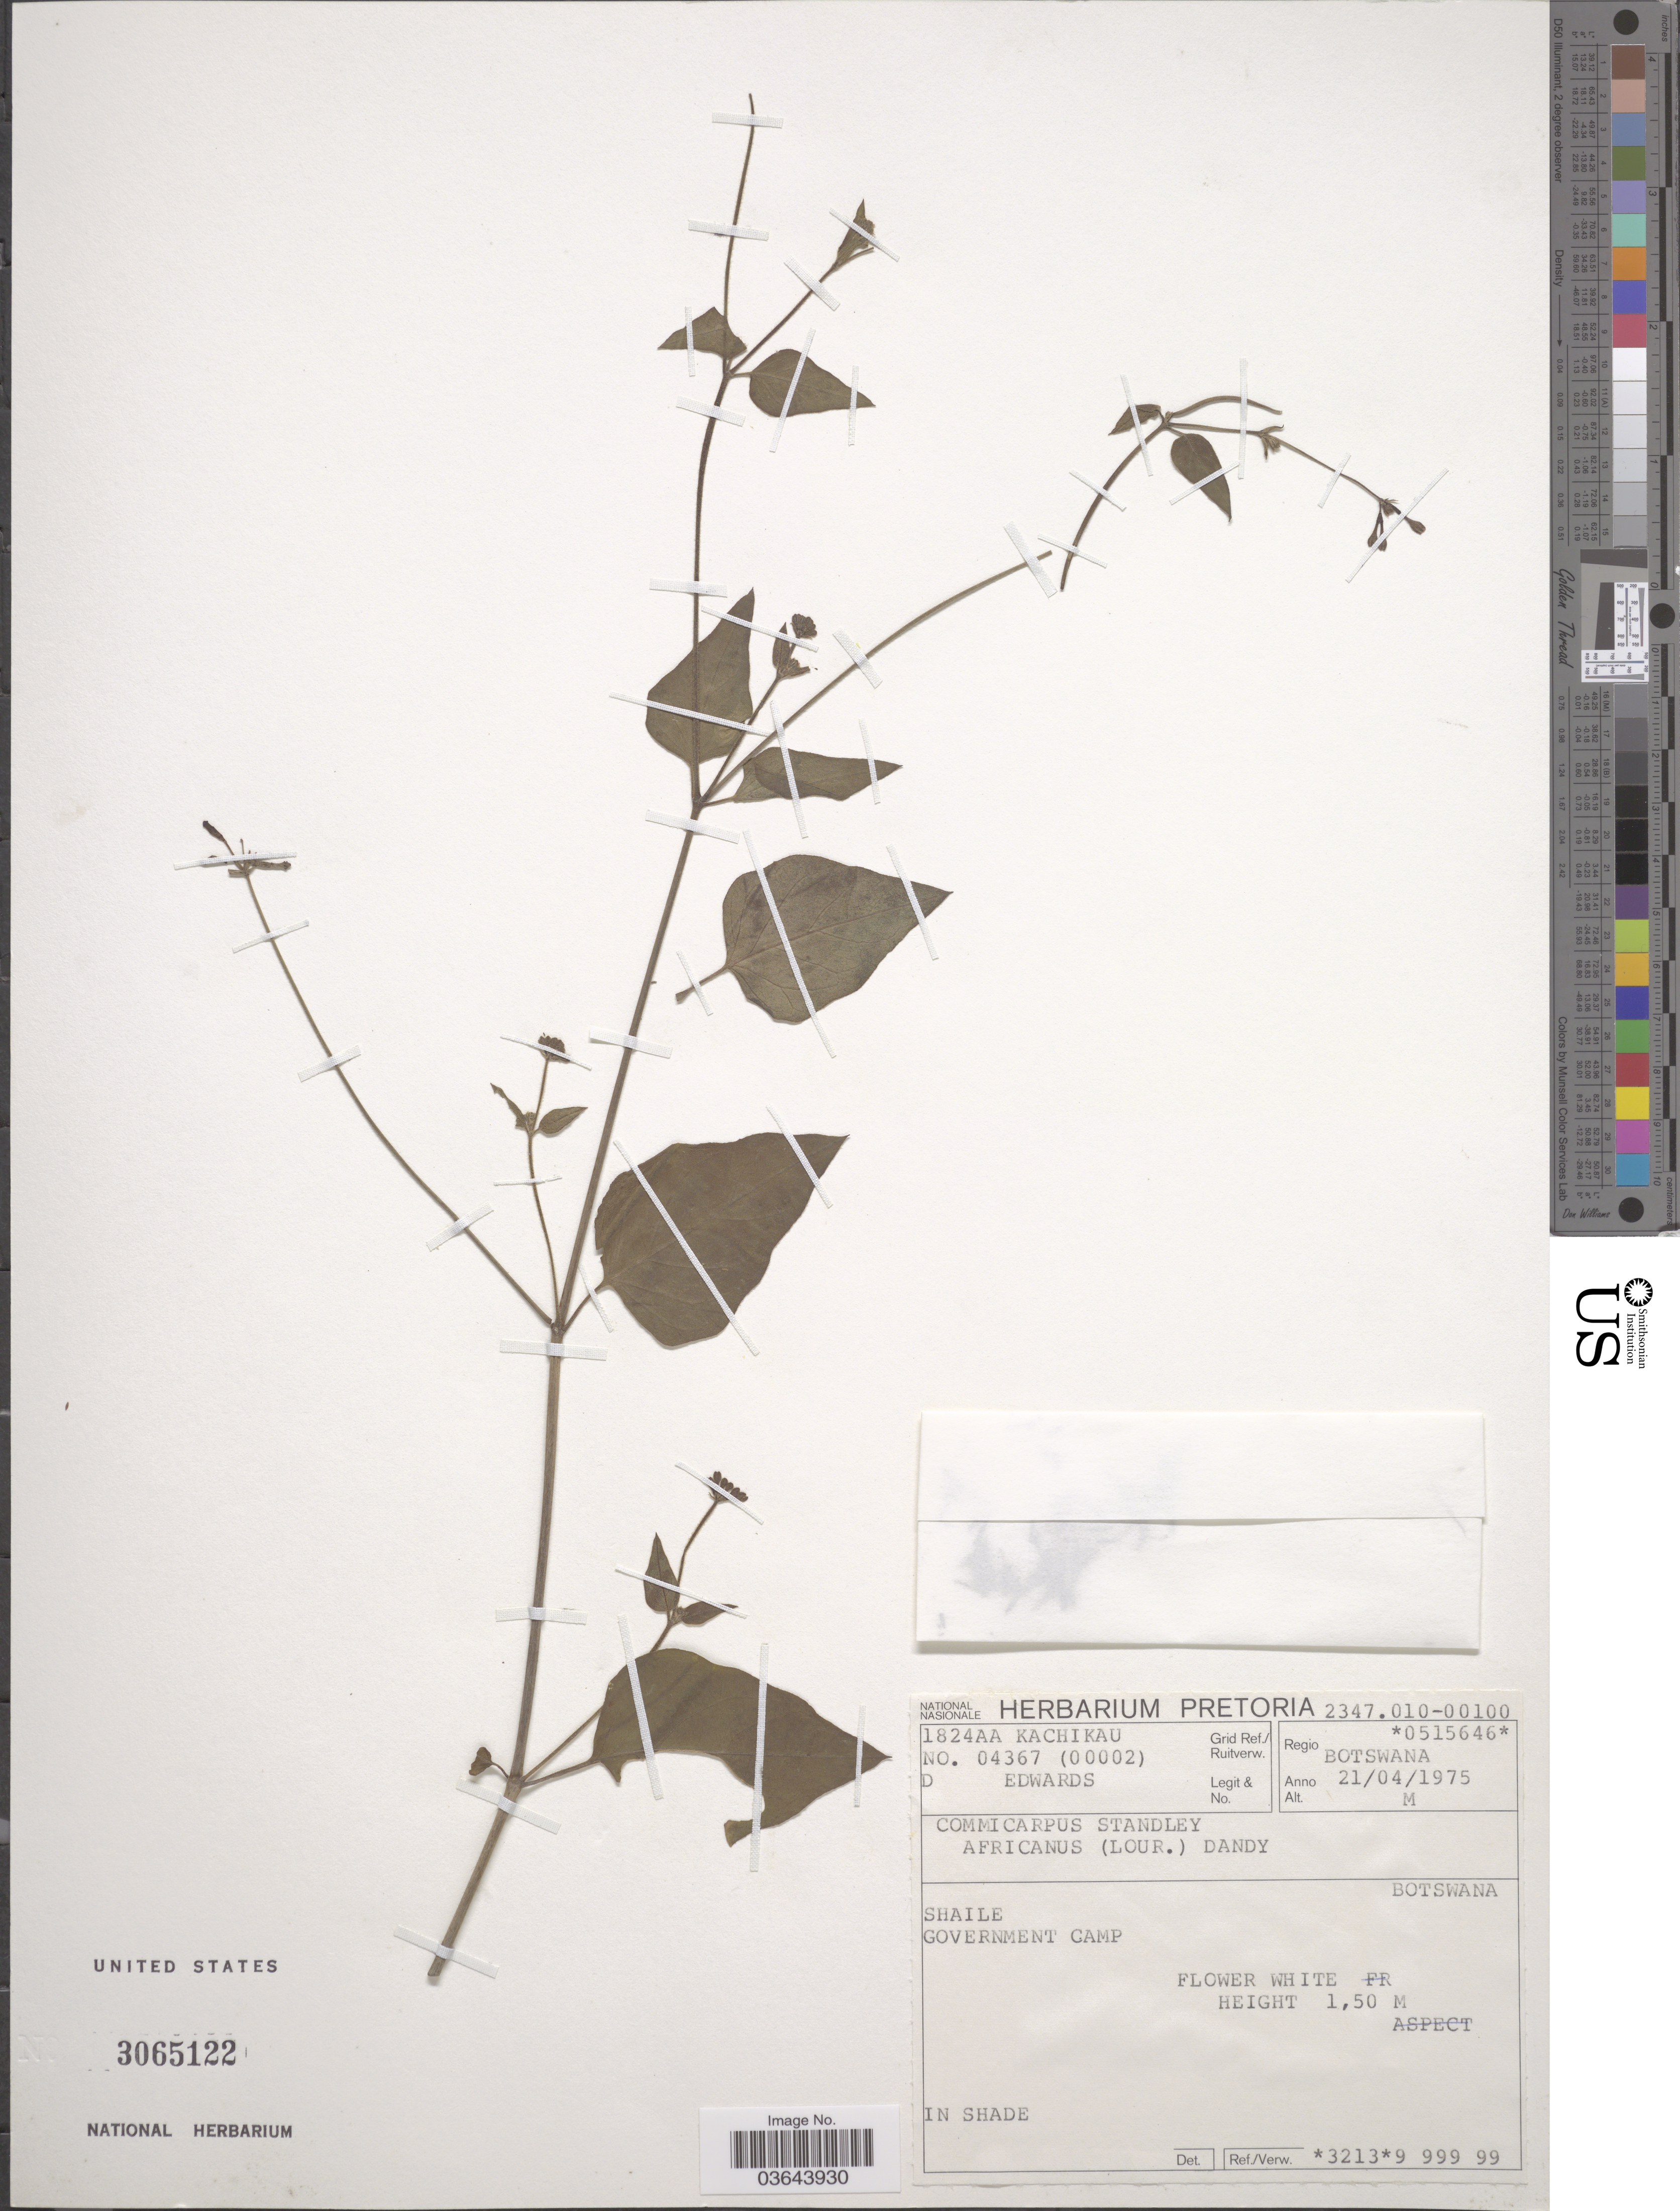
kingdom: Plantae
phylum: Tracheophyta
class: Magnoliopsida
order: Caryophyllales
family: Nyctaginaceae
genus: Boerhavia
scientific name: Boerhavia africana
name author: Lour.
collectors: D. Edwards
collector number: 04367(00002)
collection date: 1975-04-21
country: Botswana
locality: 1824AA Kachikau Grid Ref./ Ruitverw. Shaile Government Camp.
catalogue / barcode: US 3065122